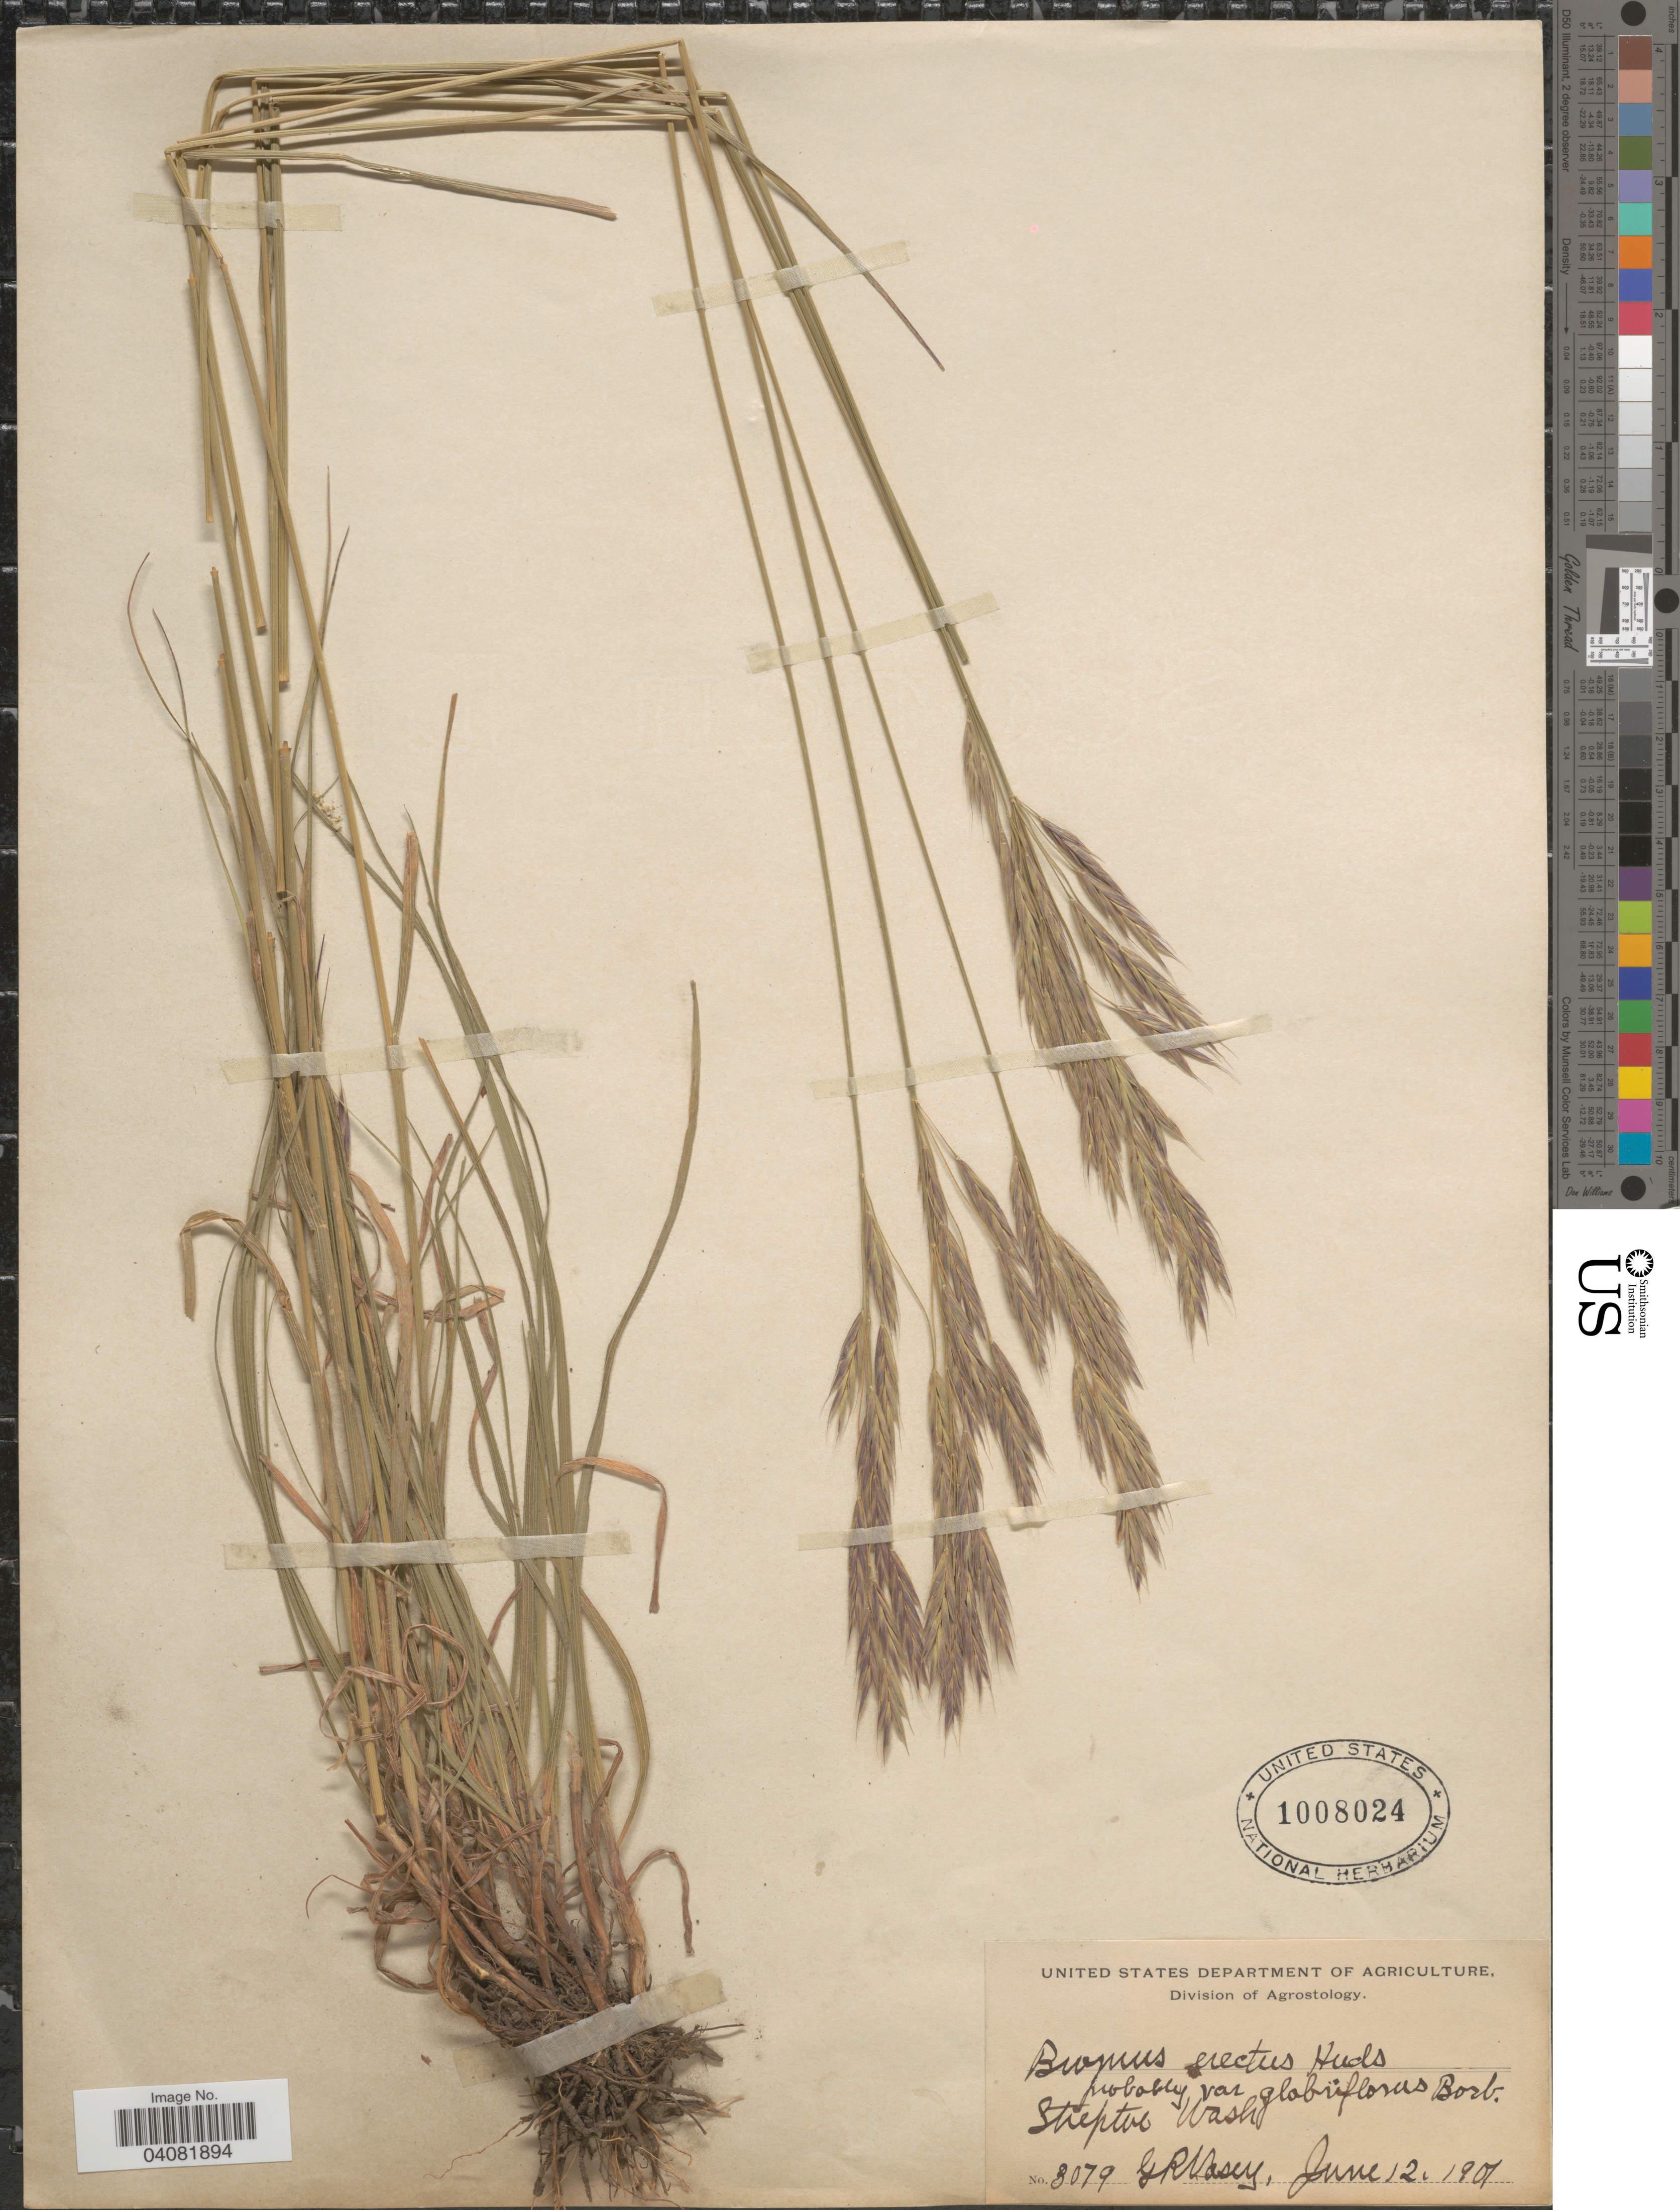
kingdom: Plantae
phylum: Tracheophyta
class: Liliopsida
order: Poales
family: Poaceae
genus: Bromus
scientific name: Bromus erectus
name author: Huds.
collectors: G. R. Vasey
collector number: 3079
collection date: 1901-06-12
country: United States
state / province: Washington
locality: Steptoe.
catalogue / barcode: US 1008024